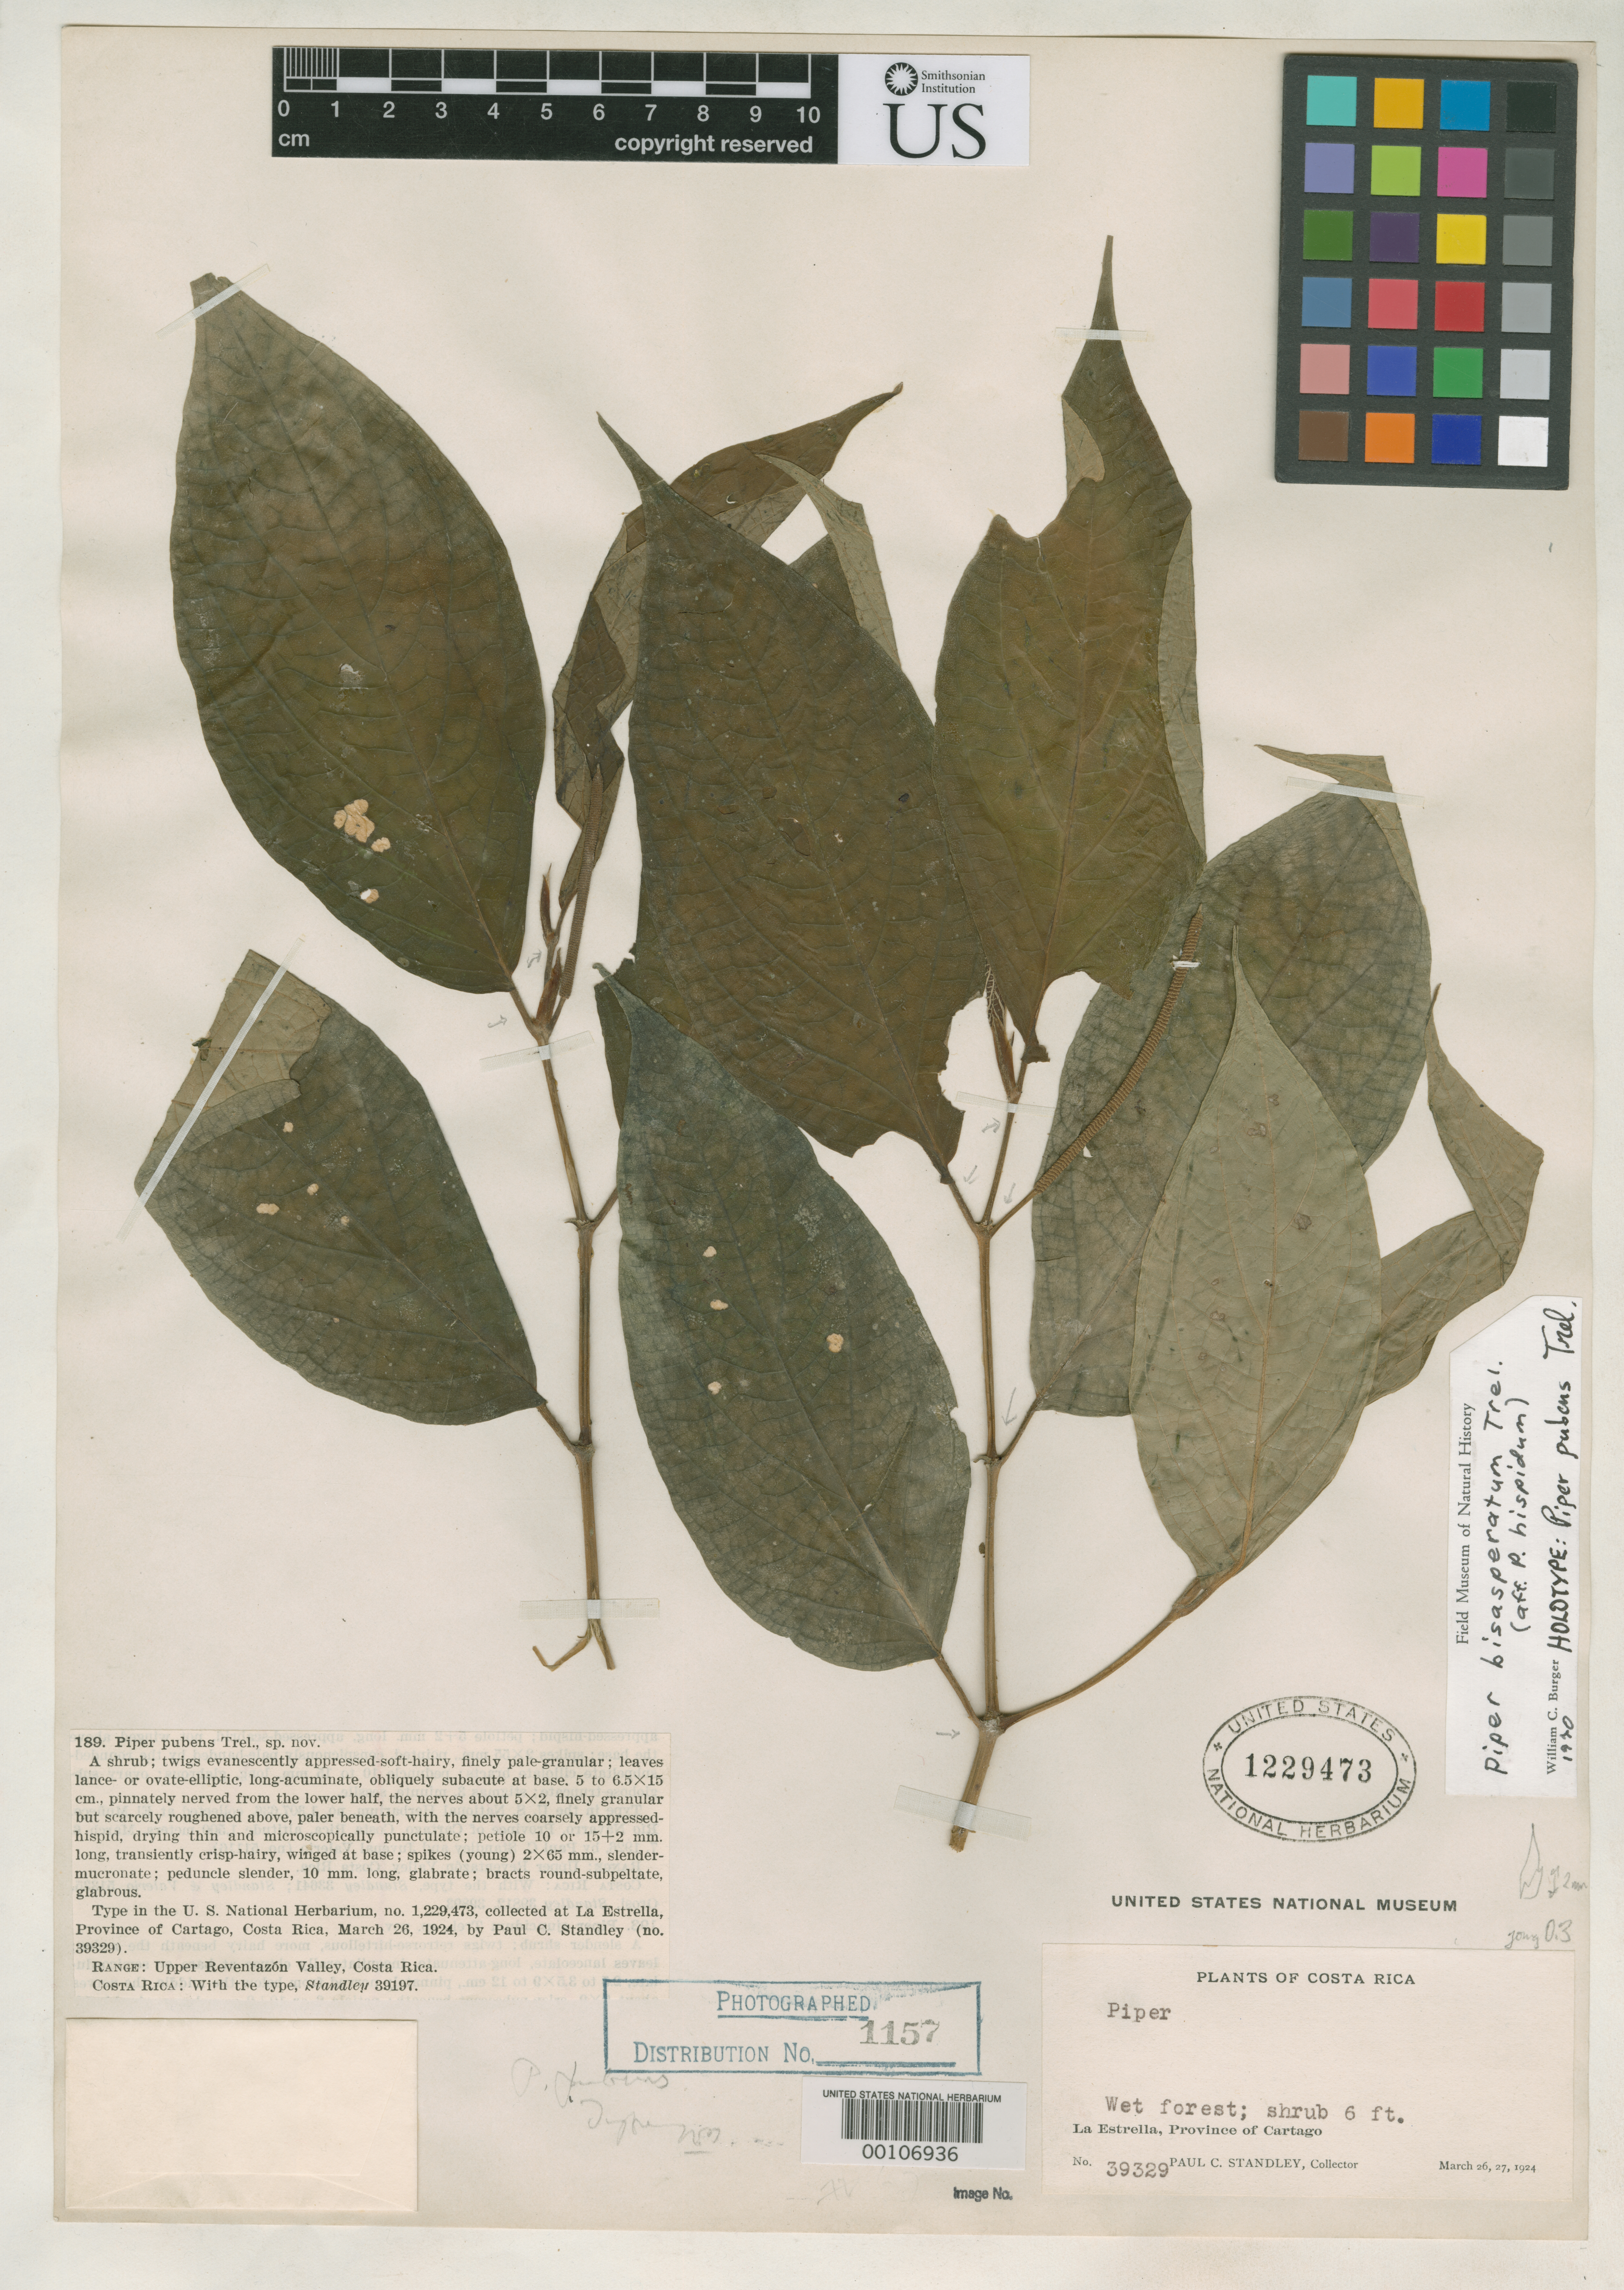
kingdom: Plantae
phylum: Tracheophyta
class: Magnoliopsida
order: Piperales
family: Piperaceae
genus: Piper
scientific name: Piper pubens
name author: Trel.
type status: Holotype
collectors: P. C. Standley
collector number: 39329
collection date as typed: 26 Mar 1924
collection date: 1924-03-26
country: Costa Rica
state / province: Cartago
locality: La Estrella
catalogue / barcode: US 1229473